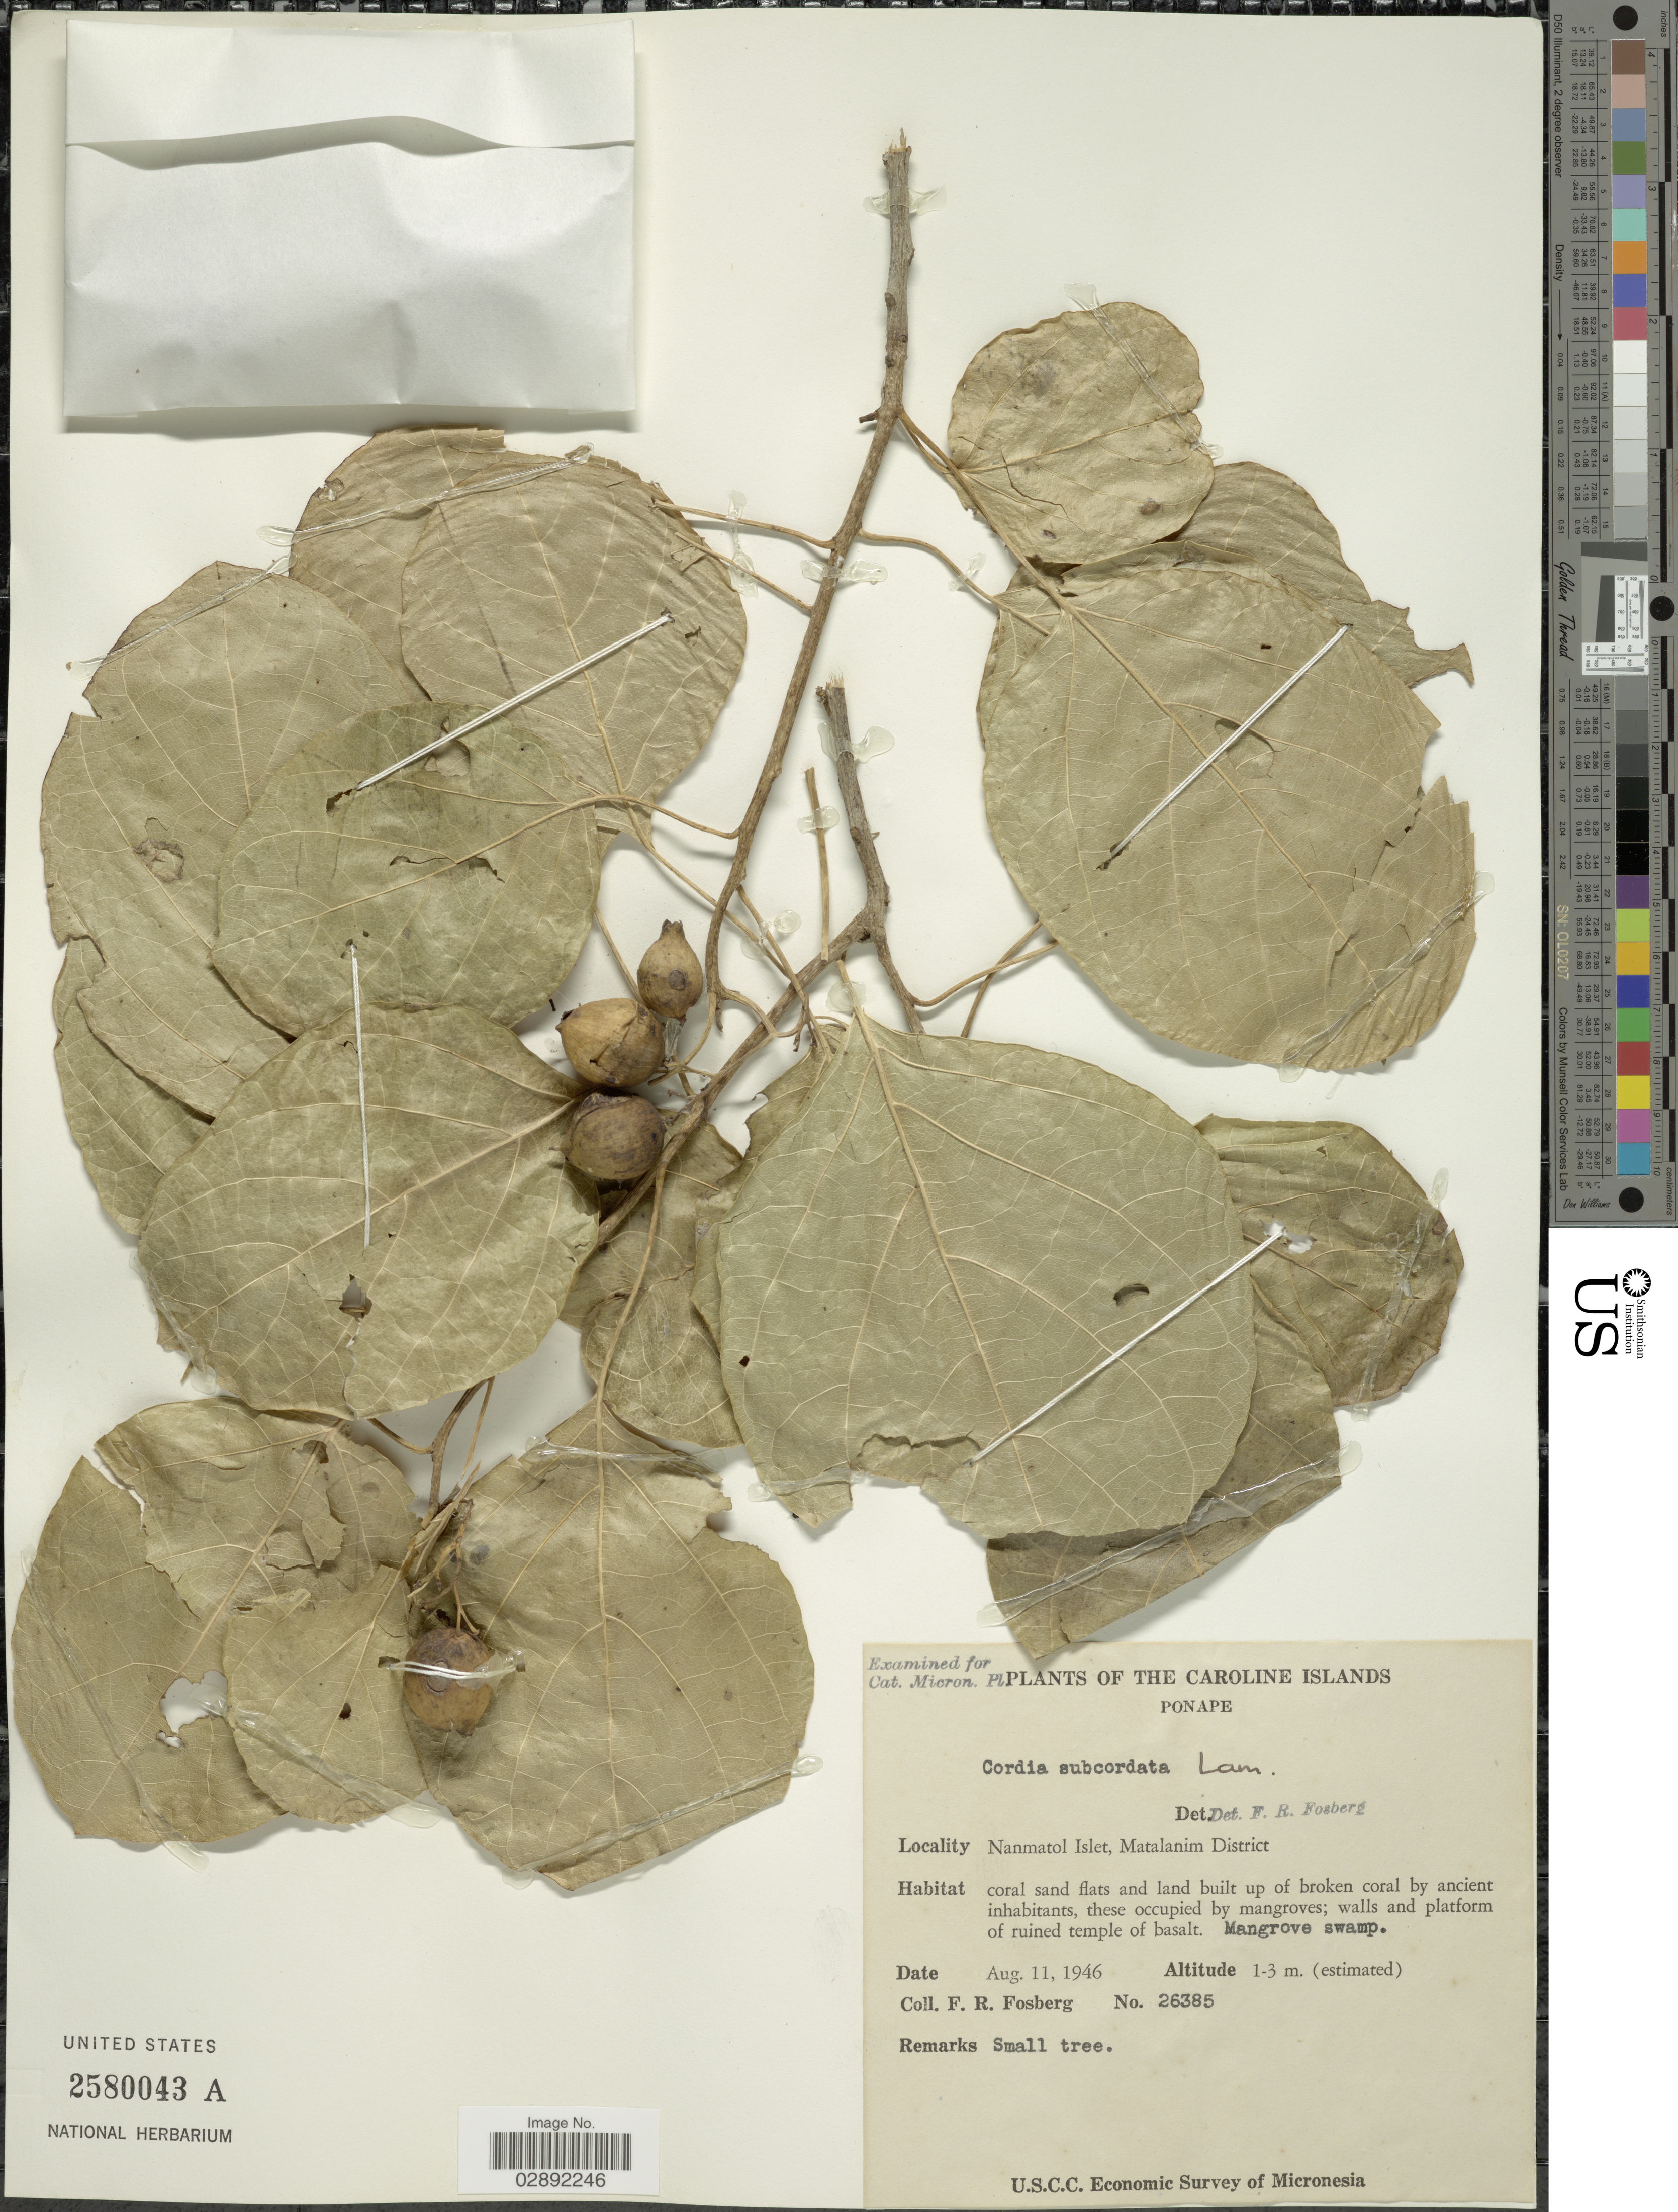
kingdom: Plantae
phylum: Tracheophyta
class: Magnoliopsida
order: Boraginales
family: Cordiaceae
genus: Cordia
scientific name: Cordia subcordata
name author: Lam.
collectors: F. R. Fosberg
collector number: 26385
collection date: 1946-08-11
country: Micronesia, Federated States of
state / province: Pohnpei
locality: Caroline Islands. Ponape. Nanmatol Islet, Matalanim District.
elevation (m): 1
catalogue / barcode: US 2580043A